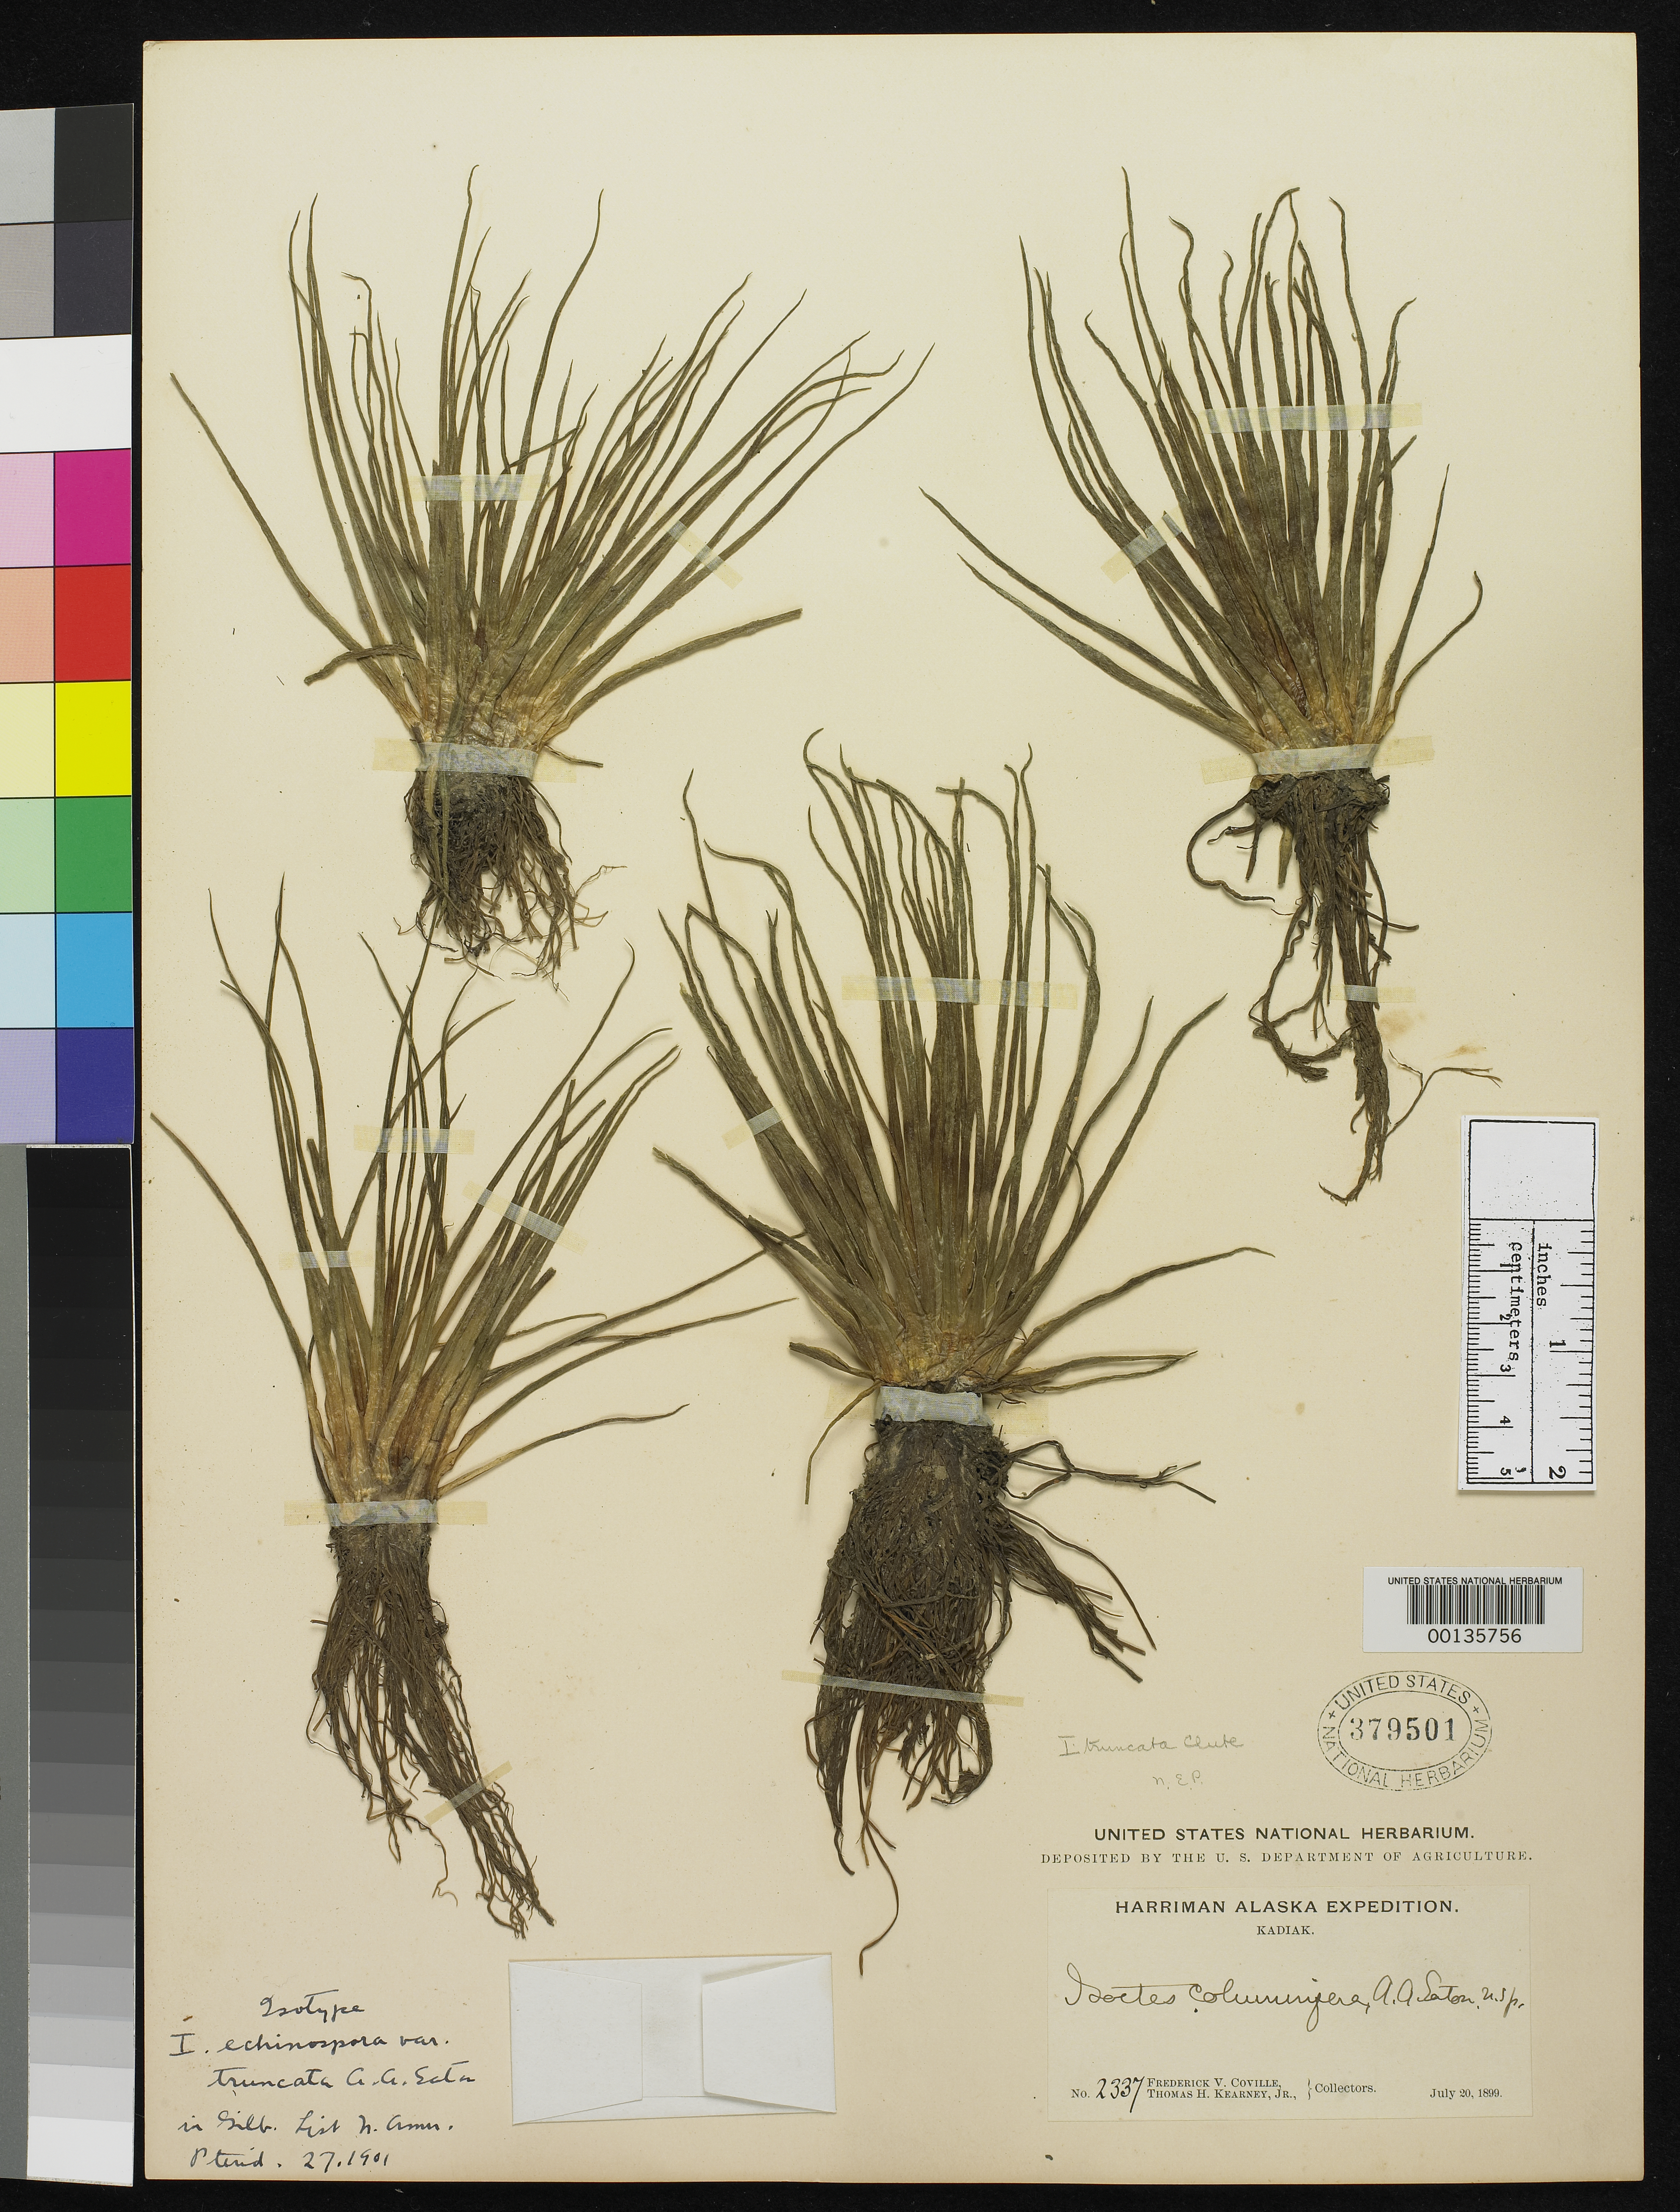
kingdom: Plantae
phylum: Tracheophyta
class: Lycopodiopsida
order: Isoetales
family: Isoetaceae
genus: Isoetes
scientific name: Isoetes echinospora var. truncata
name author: A.A. Eaton in Gilbert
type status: Type Collection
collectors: F. V. Coville & T. H. Kearney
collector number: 2337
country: United States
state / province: Alaska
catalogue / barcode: US 379501